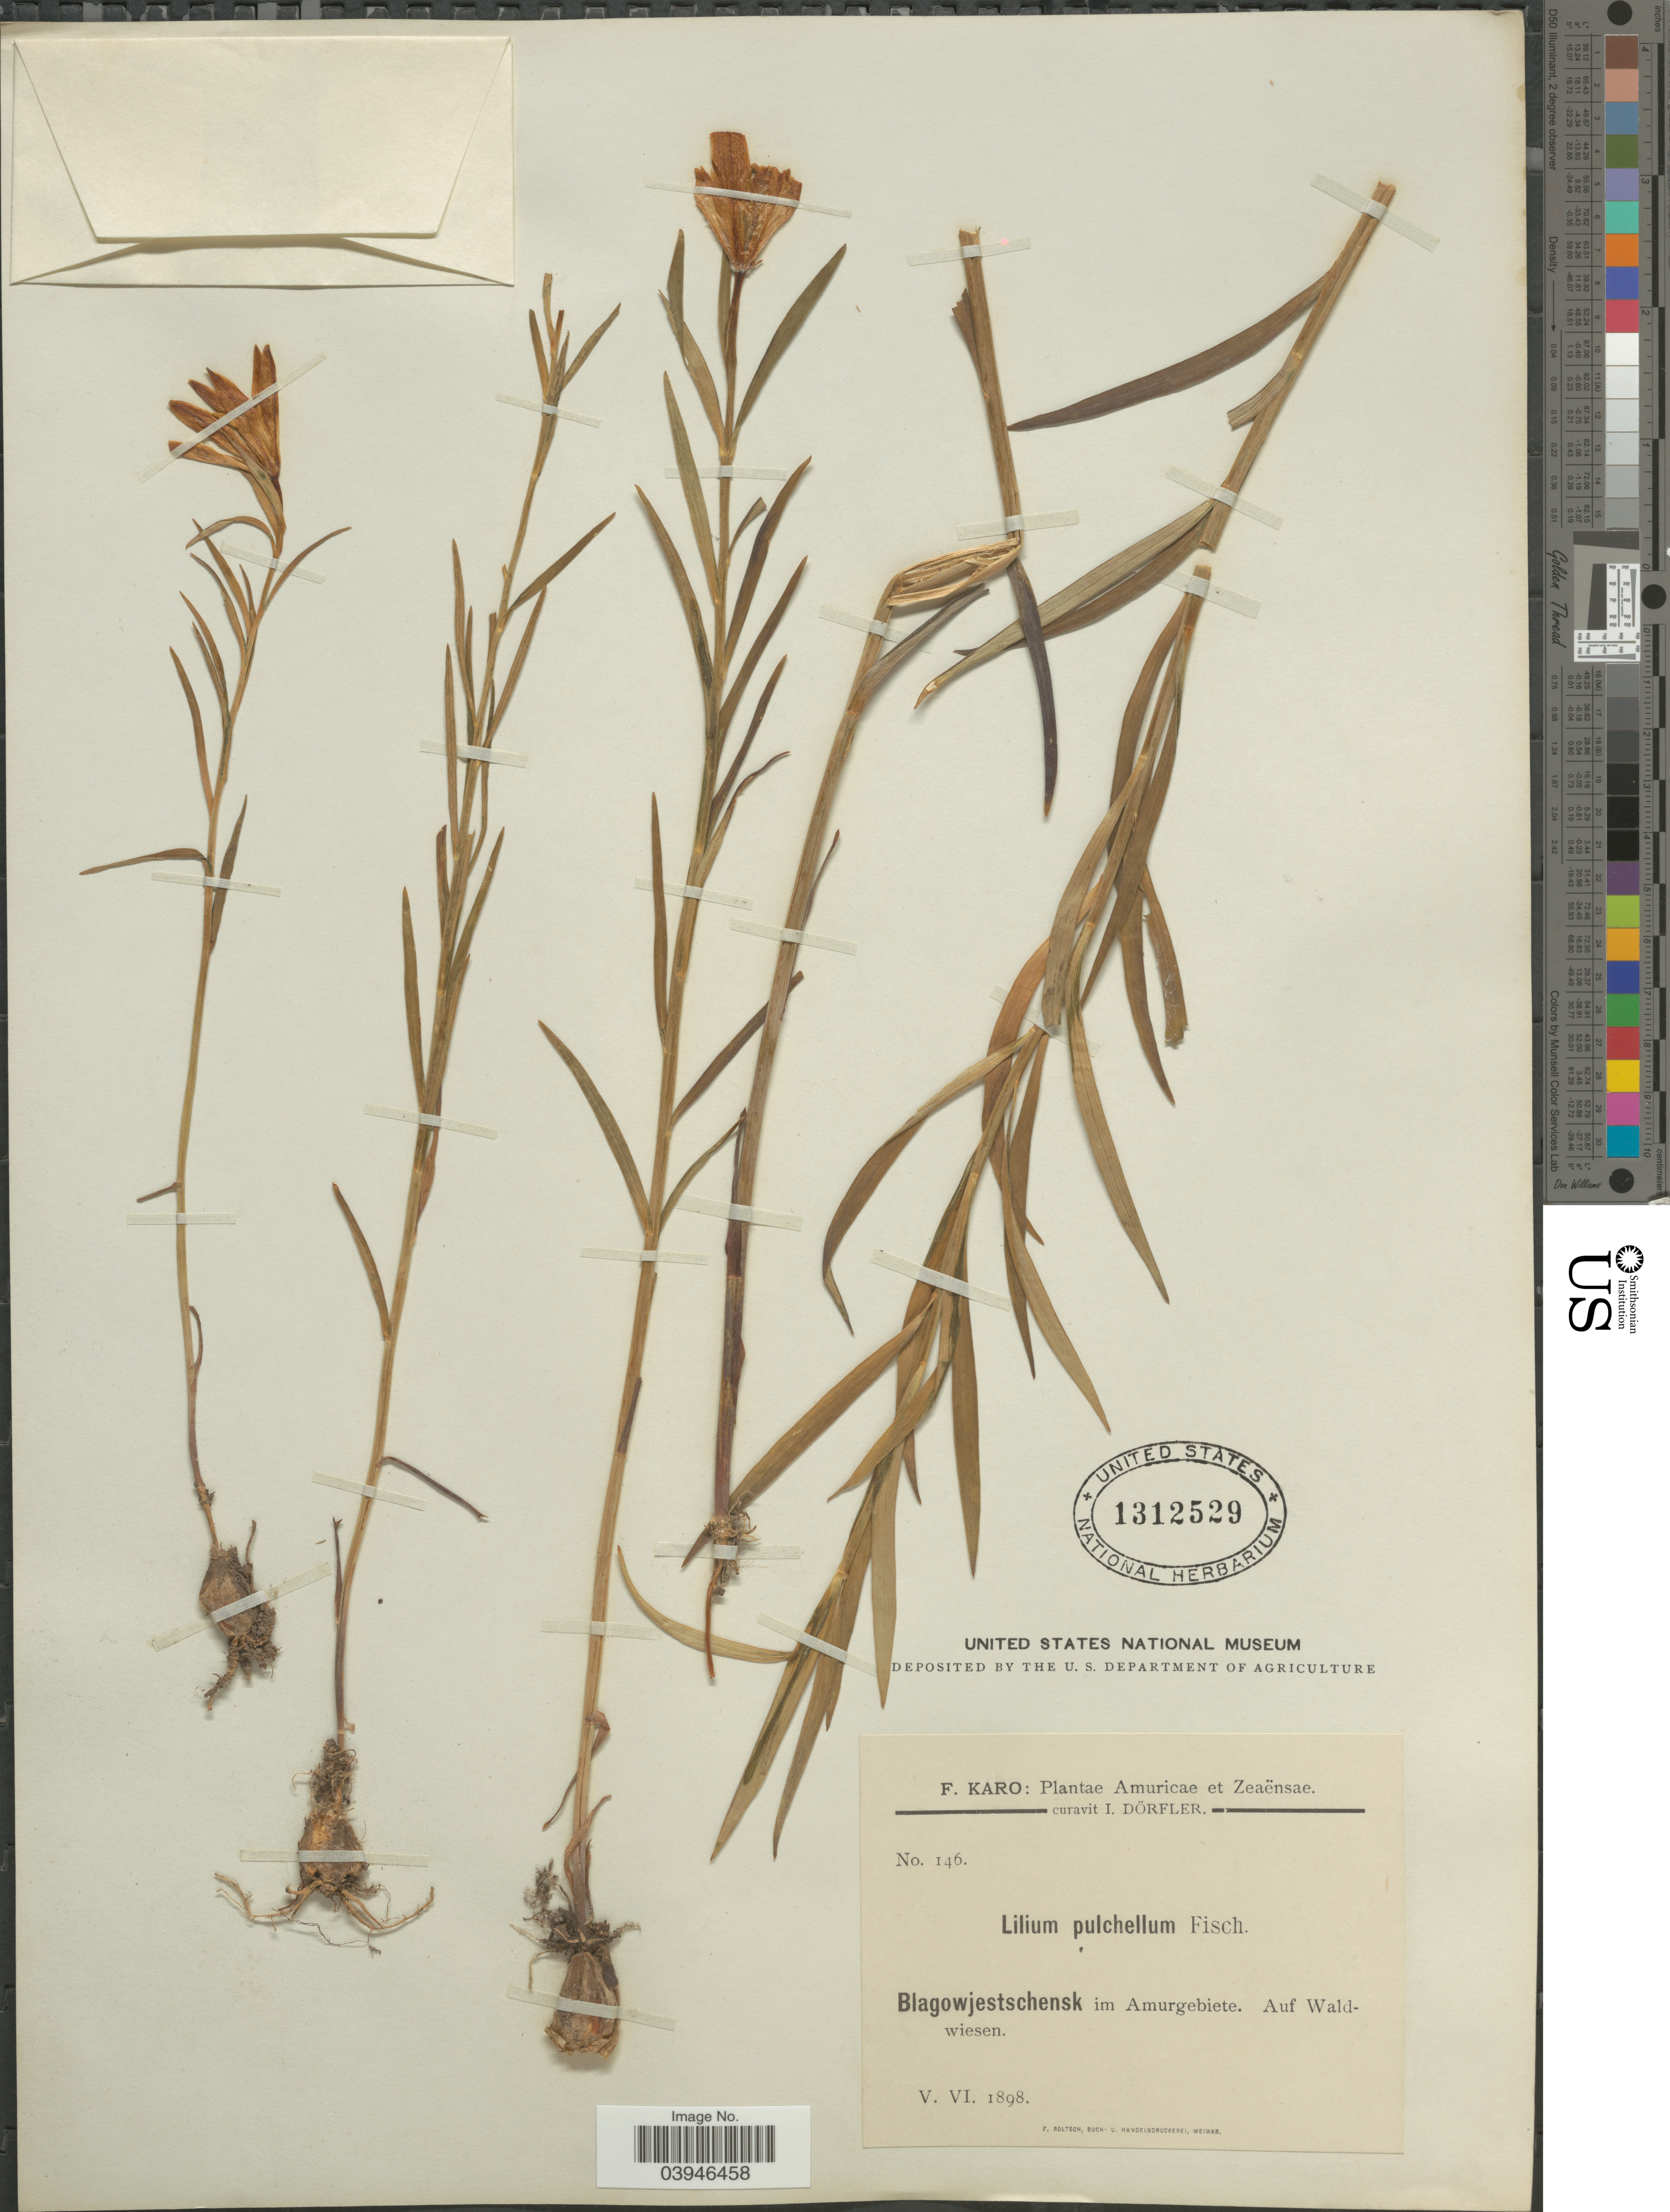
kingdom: Plantae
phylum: Tracheophyta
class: Liliopsida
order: Liliales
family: Liliaceae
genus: Lilium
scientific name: Lilium concolor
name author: Salisb.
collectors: F. Karo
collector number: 146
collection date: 1898-05/1898-06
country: Russian Federation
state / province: Amur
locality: Amuricae et Zeaënsae. Blagowjestschensk im Amurgebiete. Auf Waldwiesen.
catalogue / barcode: US 1312529